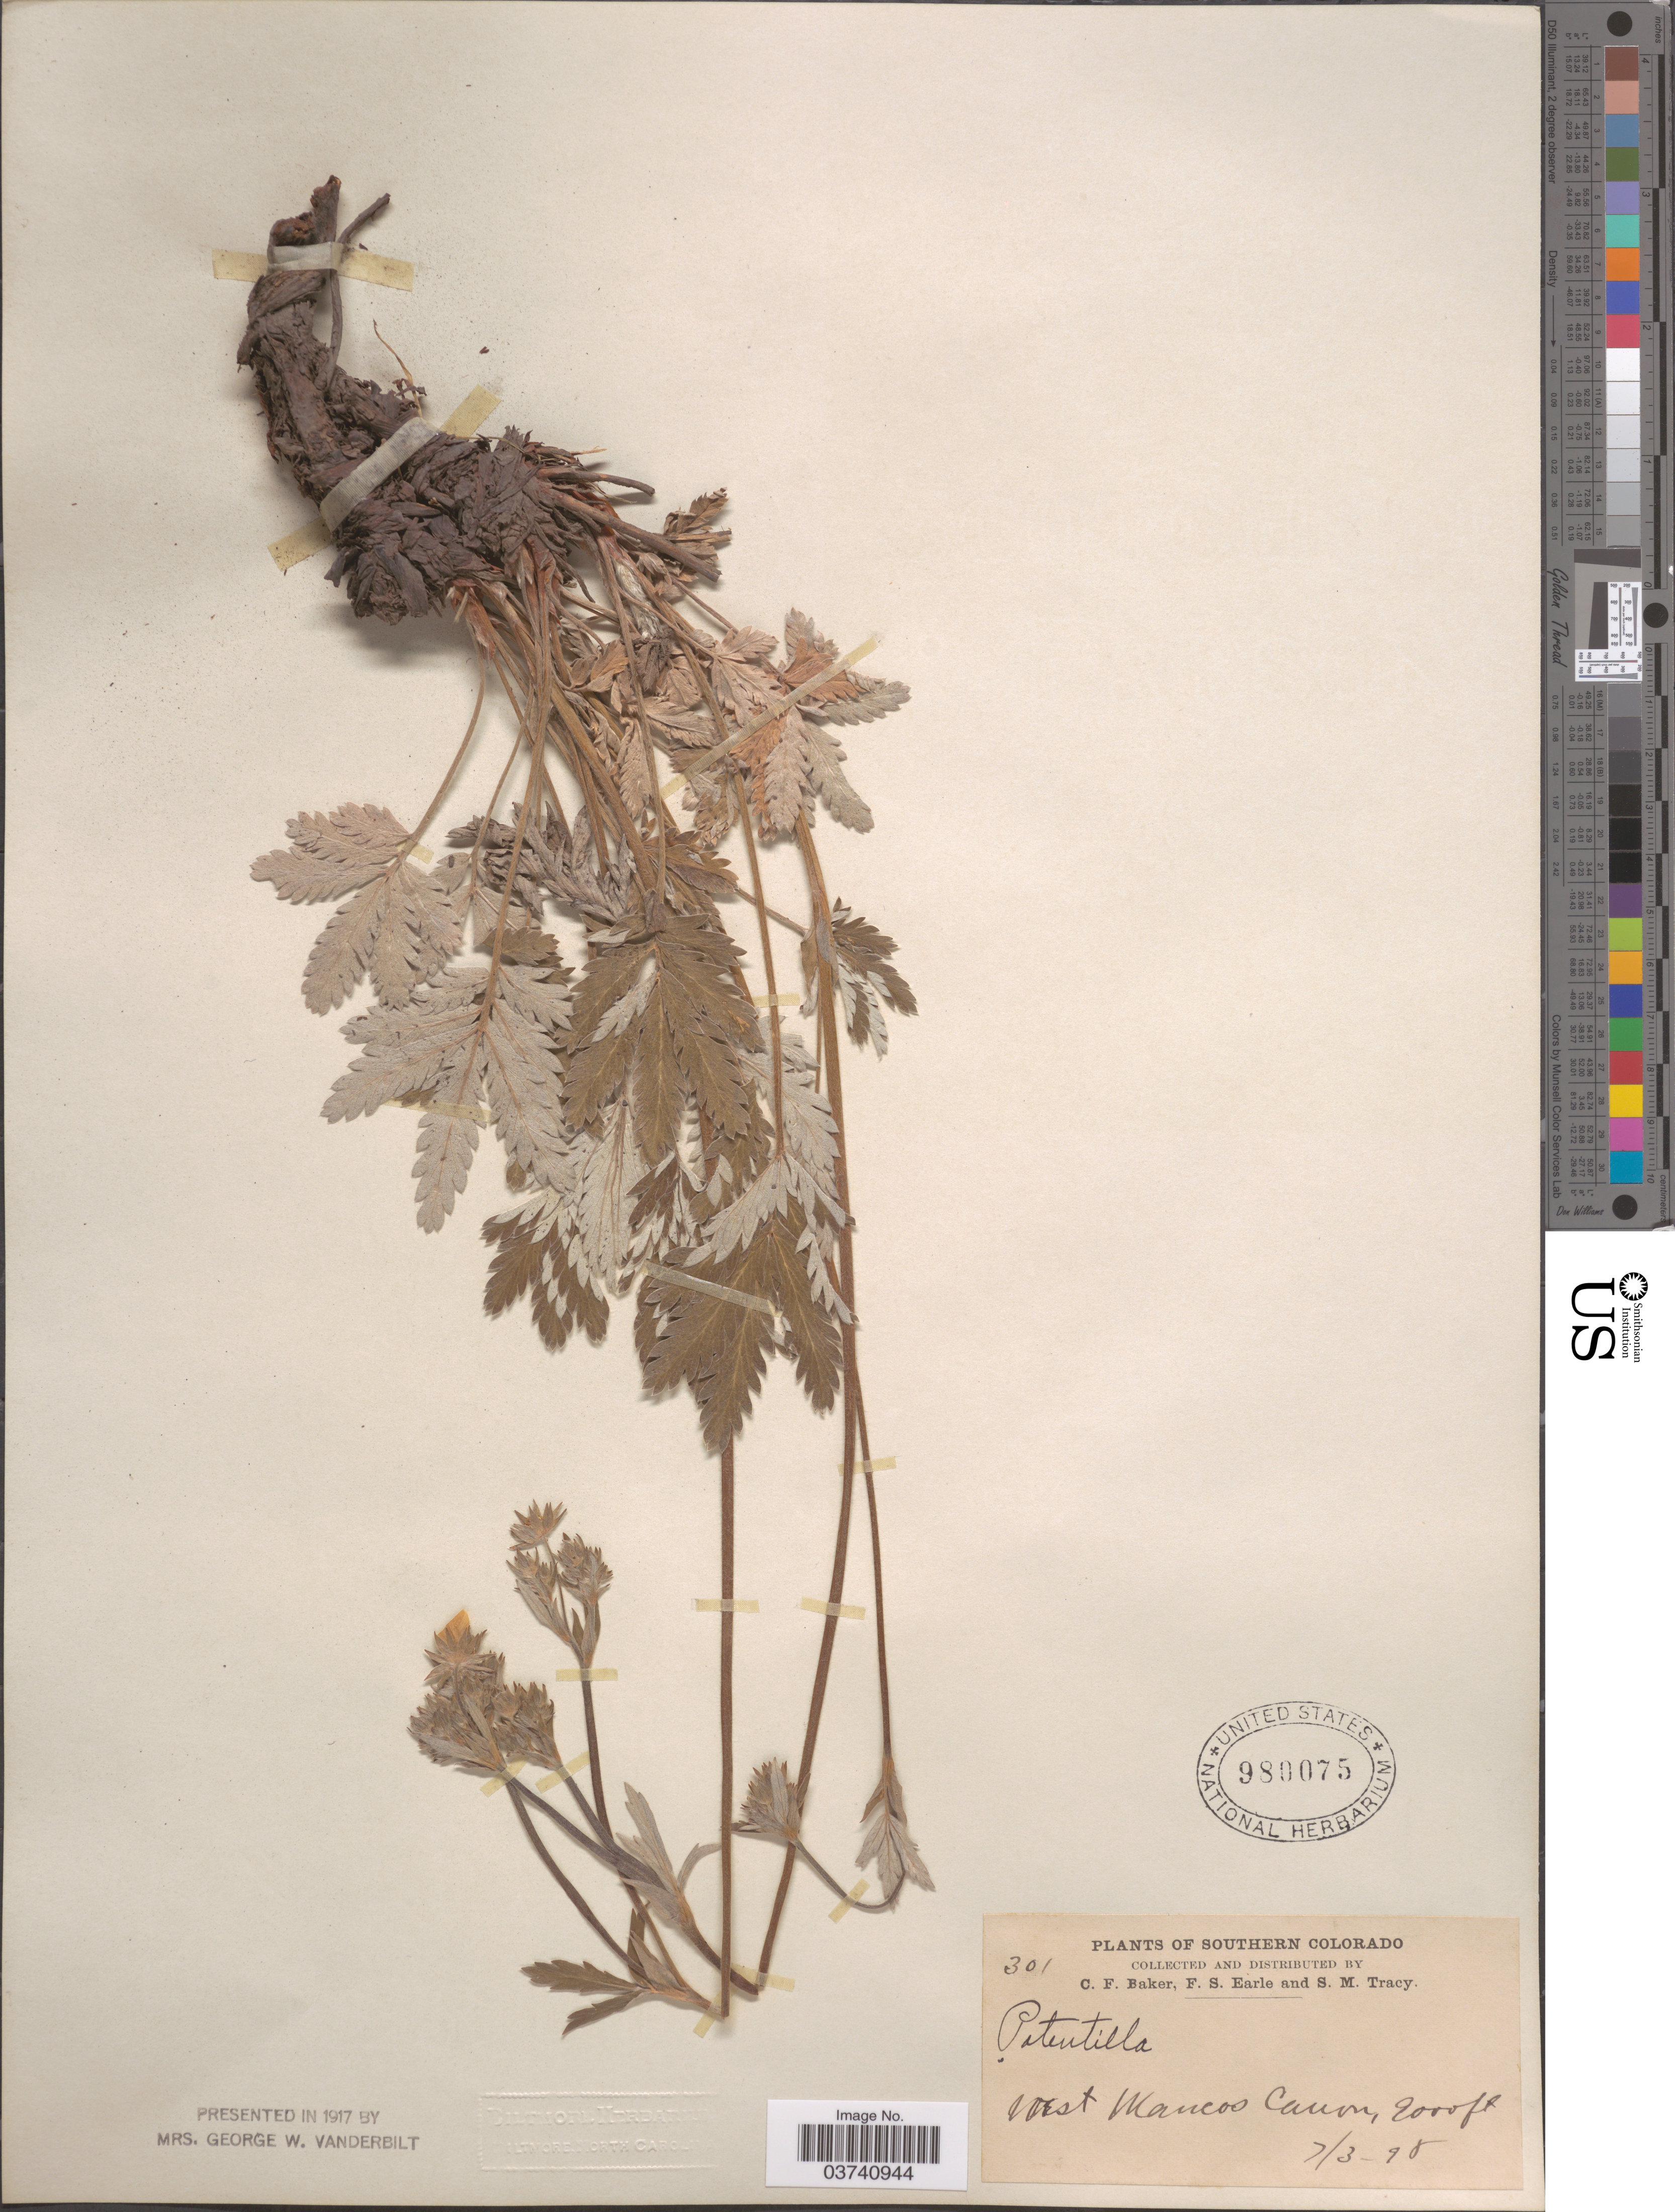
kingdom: Plantae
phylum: Tracheophyta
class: Magnoliopsida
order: Rosales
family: Rosaceae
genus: Potentilla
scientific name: Potentilla hippiana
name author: Lehm.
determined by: Johnston, B. C.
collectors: C. F. Baker, F. S. Earle & S. M. Tracy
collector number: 301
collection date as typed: Transcribed d/m/y: 3/7/98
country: United States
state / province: Colorado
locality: Southern Colorado. West Mancos Canon.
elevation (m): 2743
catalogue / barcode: US 980075